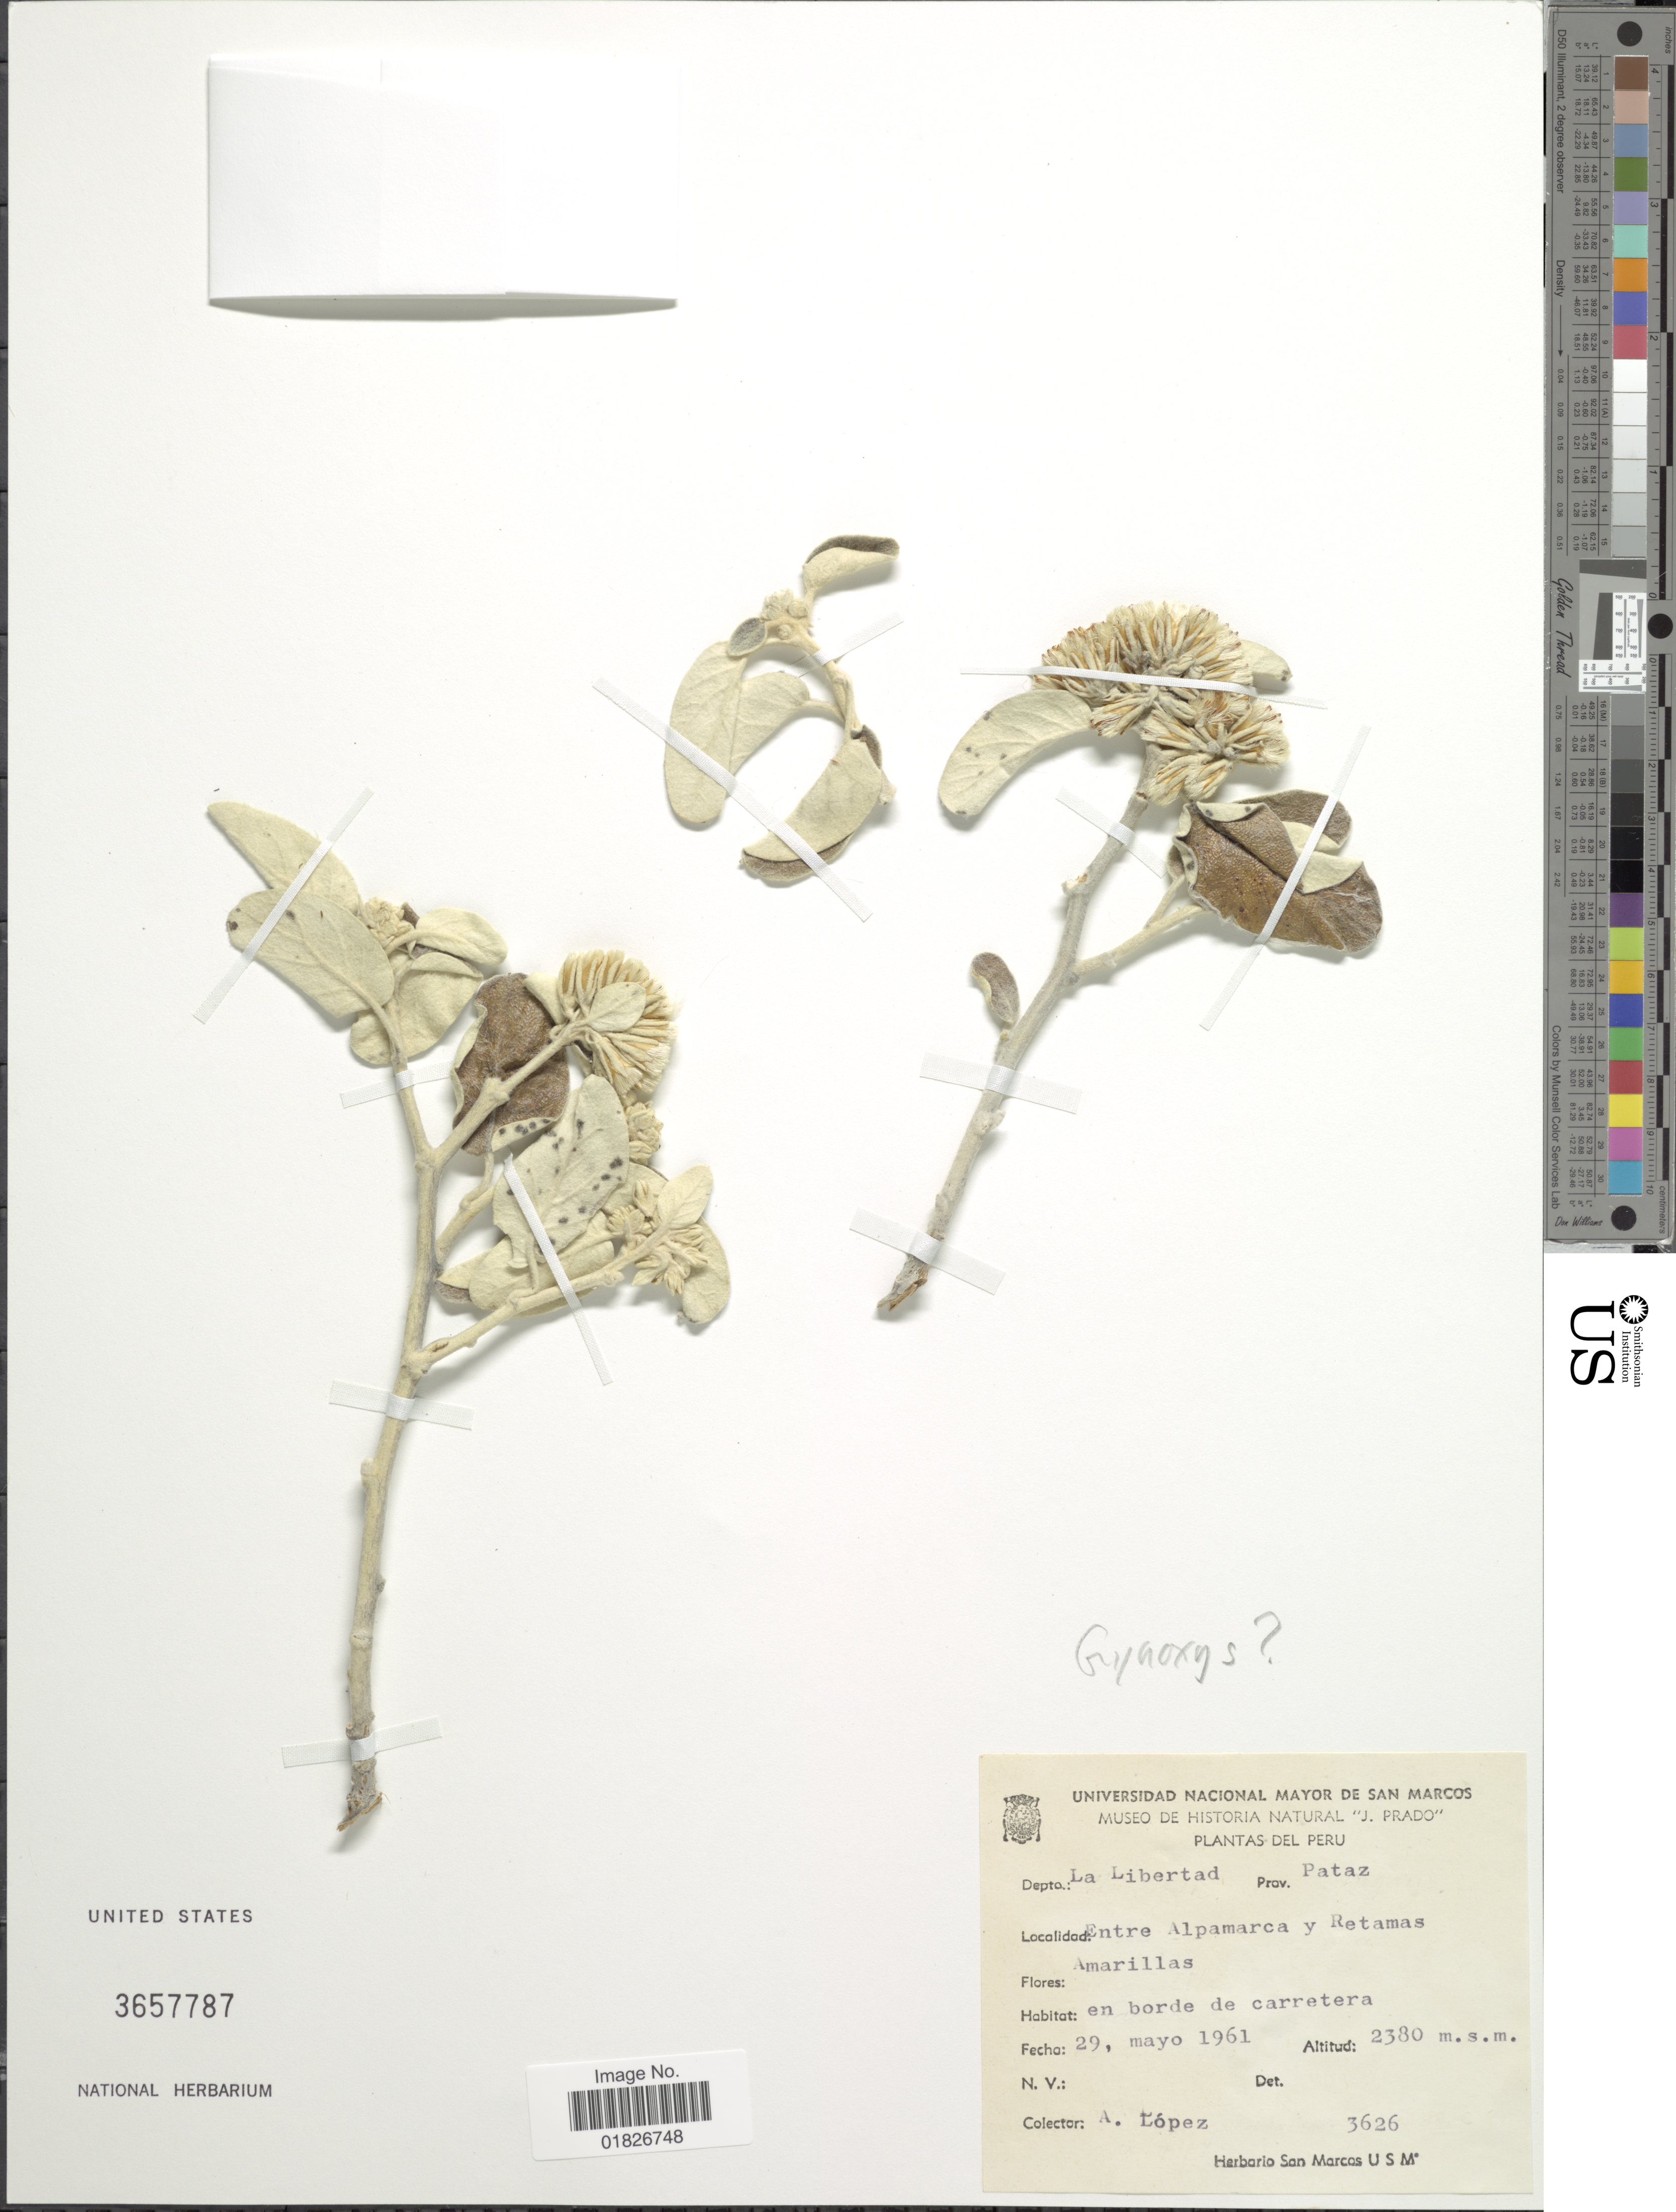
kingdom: Plantae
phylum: Tracheophyta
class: Magnoliopsida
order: Asterales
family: Asteraceae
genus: Gynoxys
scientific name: Gynoxys sp.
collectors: A. López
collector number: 3626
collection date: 1961-05-29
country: Peru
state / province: La Libertad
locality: Prov. Pataz, entre Alpamarca y Retamas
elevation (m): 2380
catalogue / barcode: US 3657787